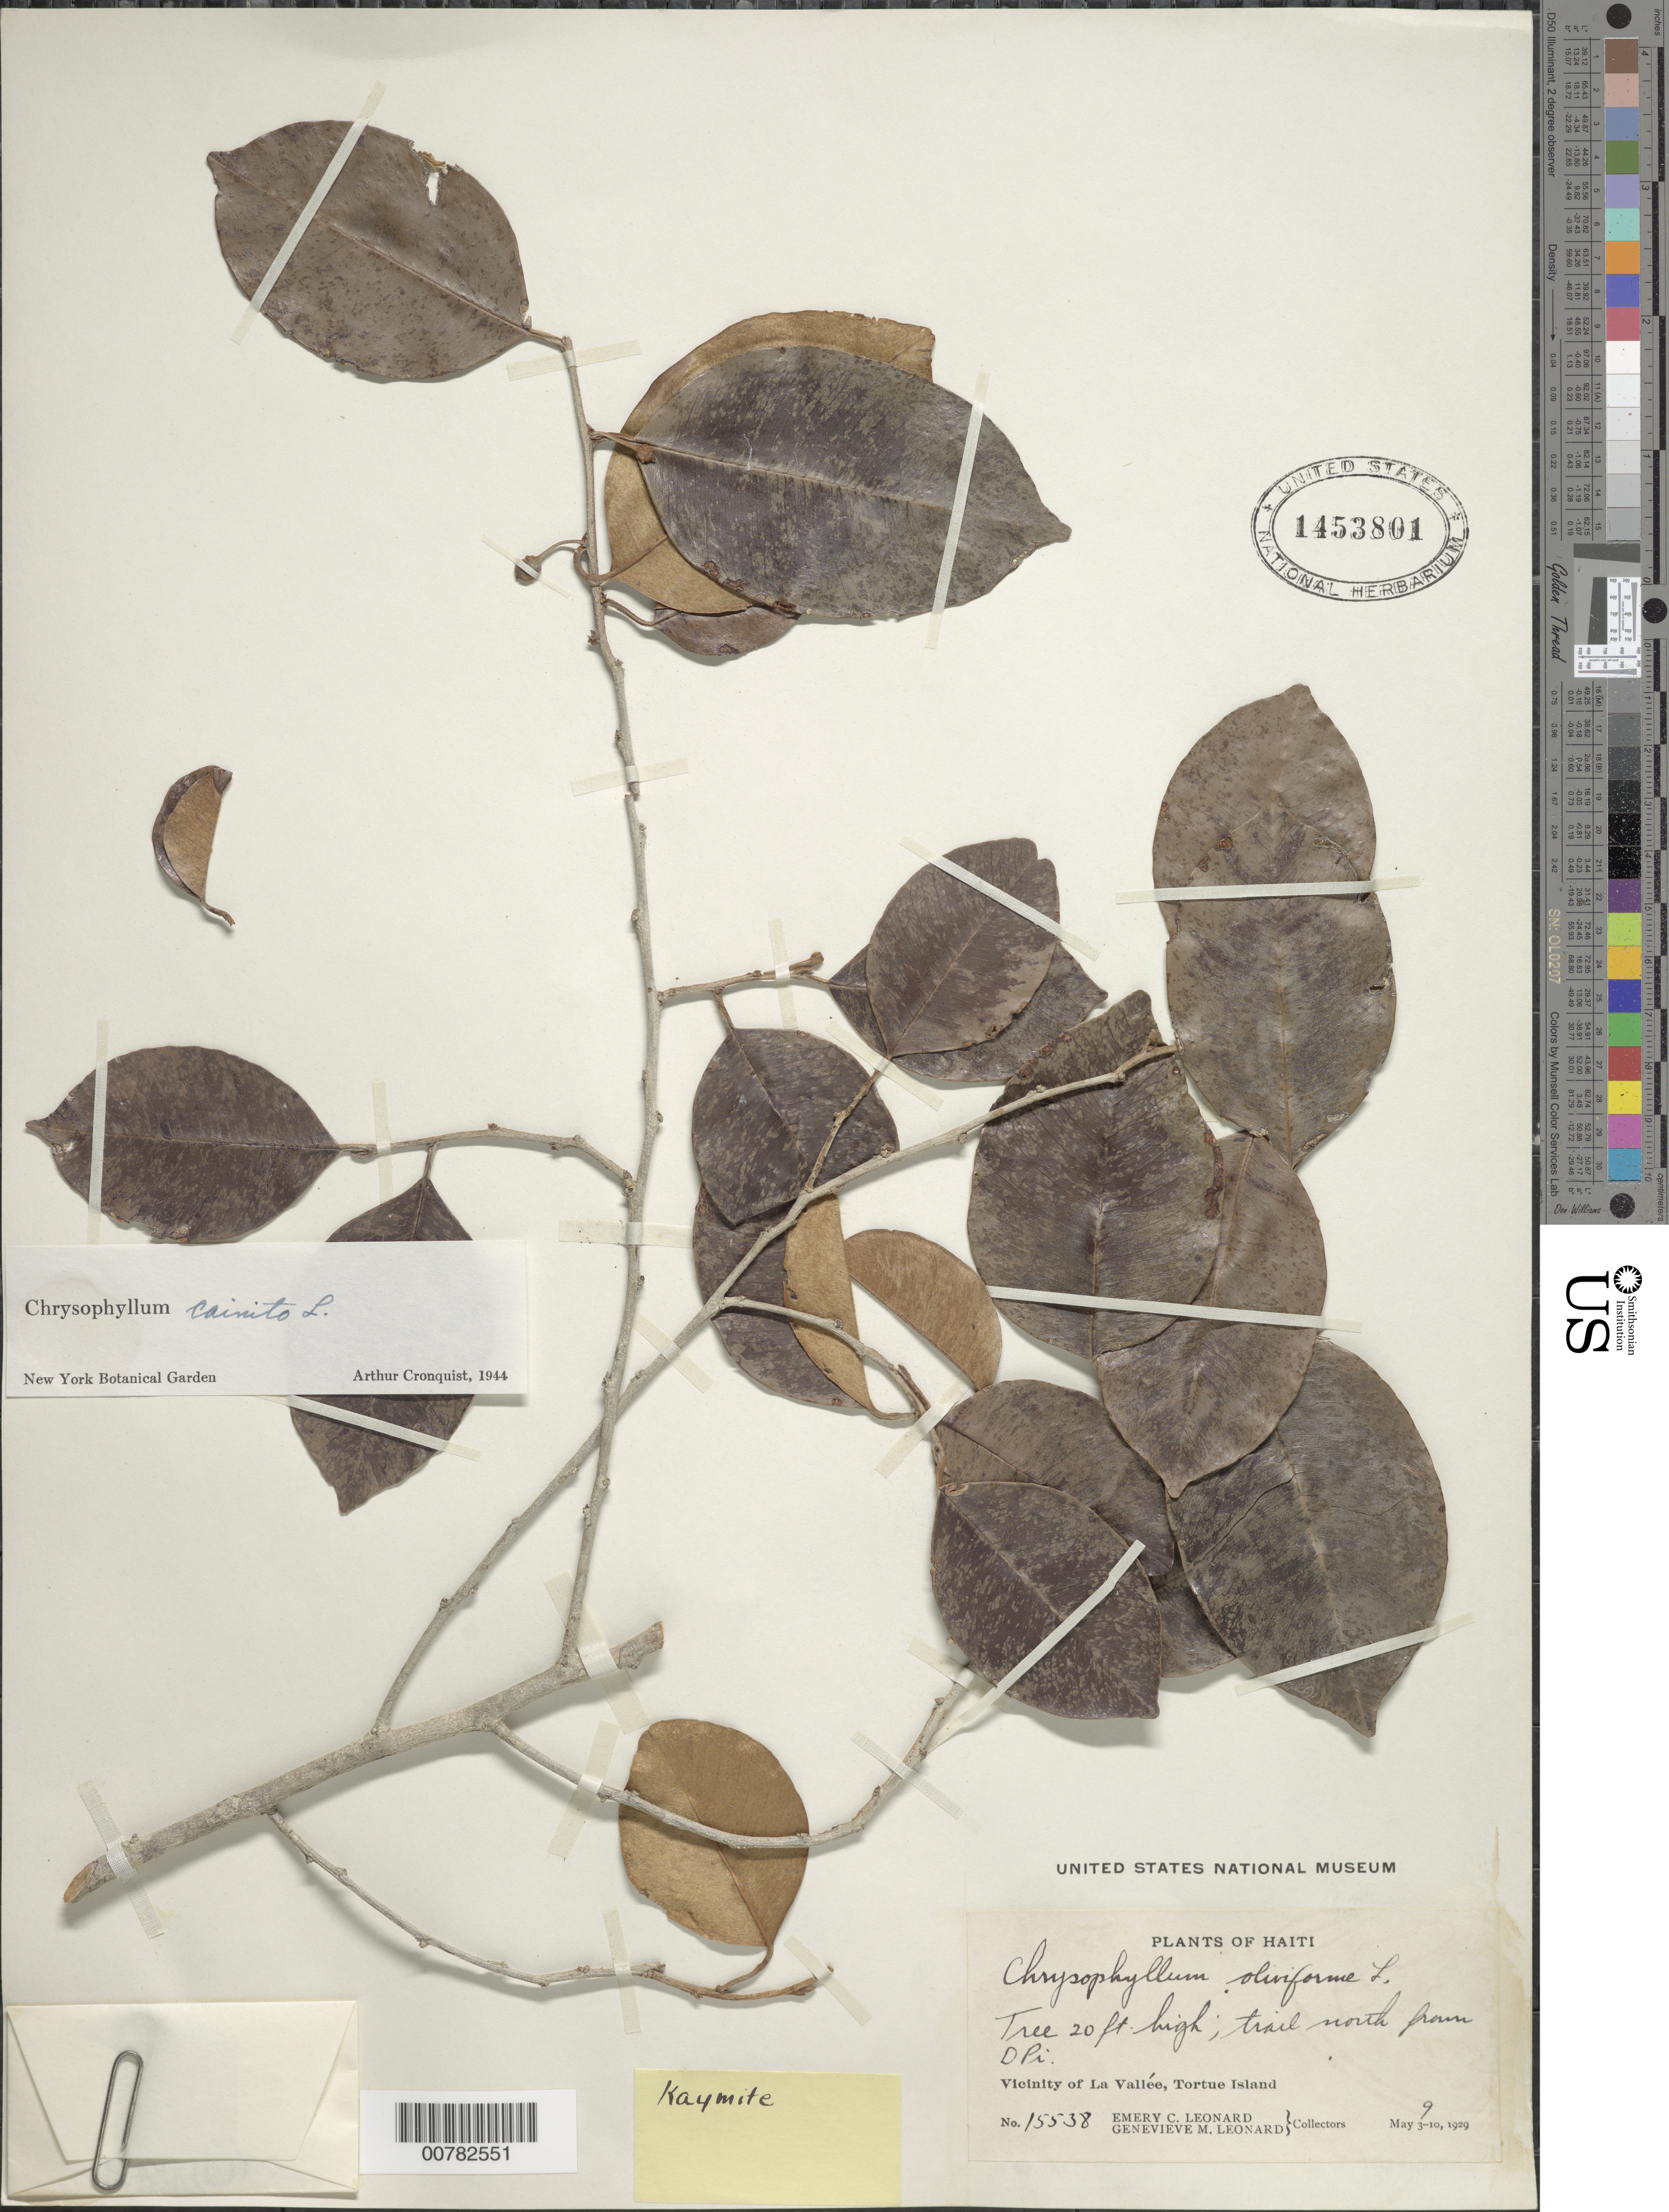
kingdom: Plantae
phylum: Tracheophyta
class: Magnoliopsida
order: Ericales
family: Sapotaceae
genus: Chrysophyllum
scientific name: Chrysophyllum cainito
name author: L.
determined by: Cronquist, A. J.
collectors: E. C. Leonard & G. M. Leonard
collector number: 15538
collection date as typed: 09 May 1929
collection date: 1929-05-09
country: Haiti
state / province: Nord-Óuest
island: Île de la Tortue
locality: Tortue Island, vicinity of La Vallée, trail north from DPi.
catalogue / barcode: US 1453801